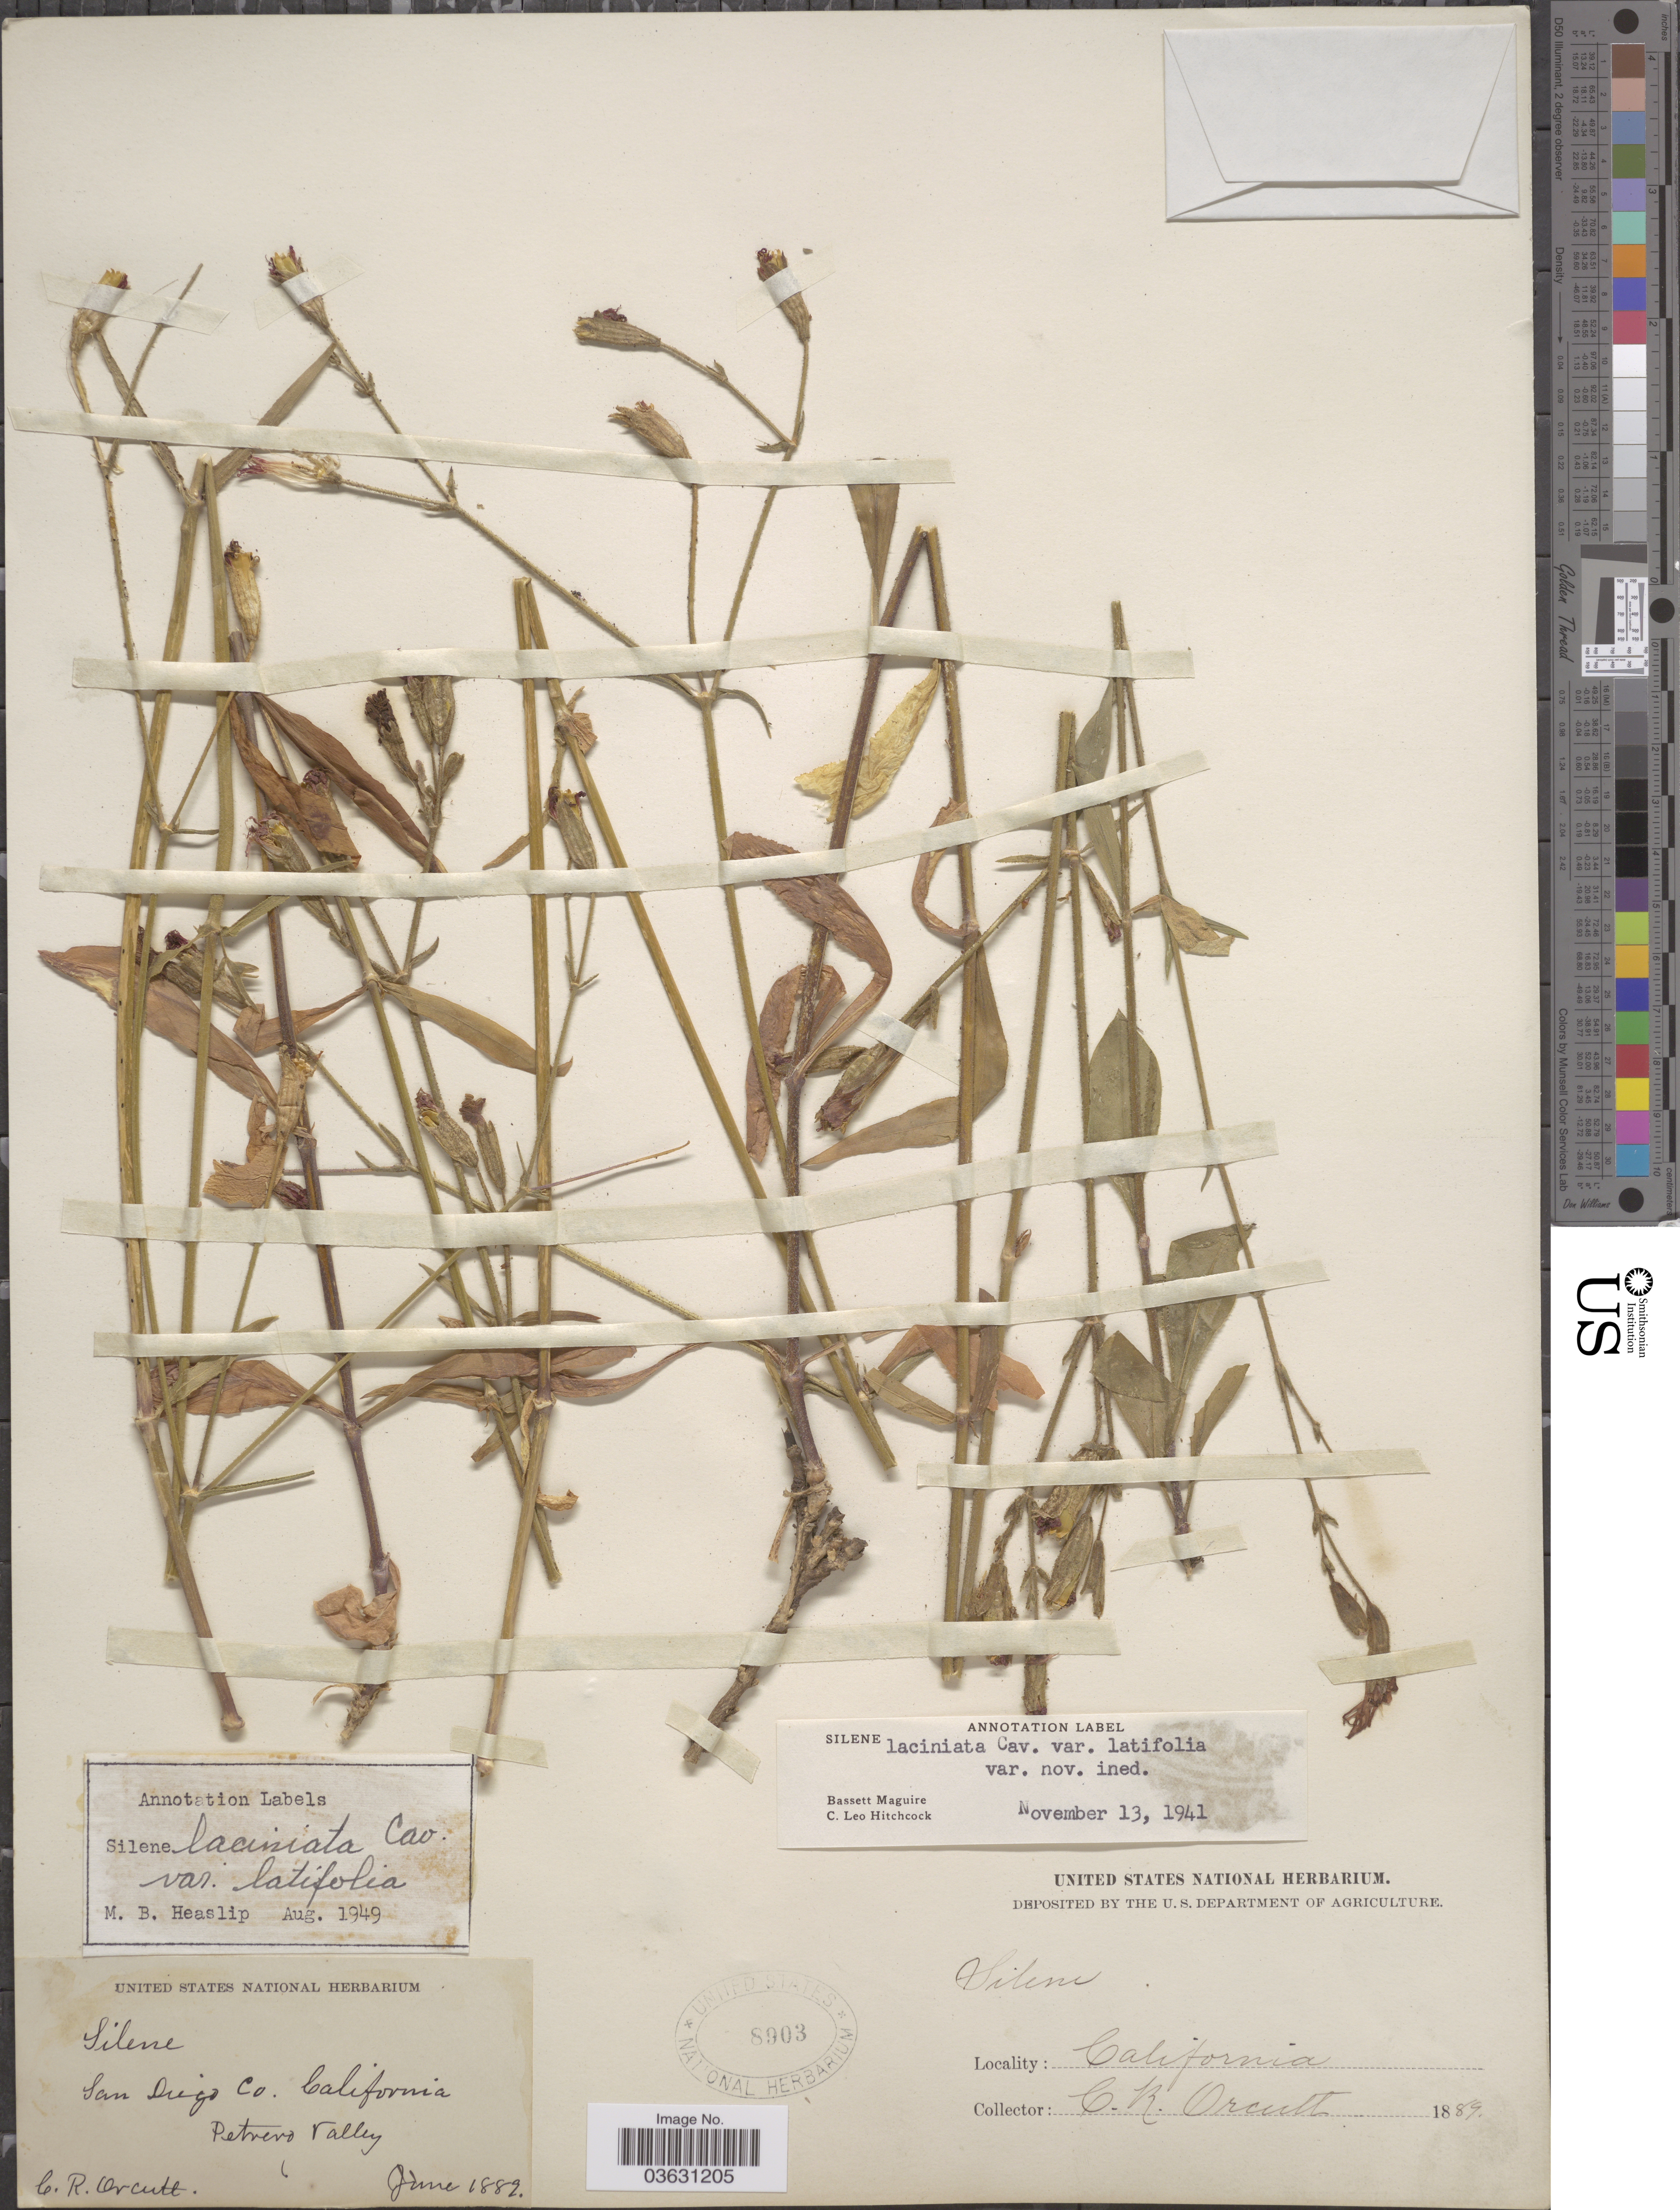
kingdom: Plantae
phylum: Tracheophyta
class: Magnoliopsida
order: Caryophyllales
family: Caryophyllaceae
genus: Silene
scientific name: Silene laciniata var. latifolia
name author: C.L. Hitchc. & Maguire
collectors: C. R. Orcutt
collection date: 1889-06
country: United States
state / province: California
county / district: San Diego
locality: San Diego Co. Petrero Valley.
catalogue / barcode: US 8903